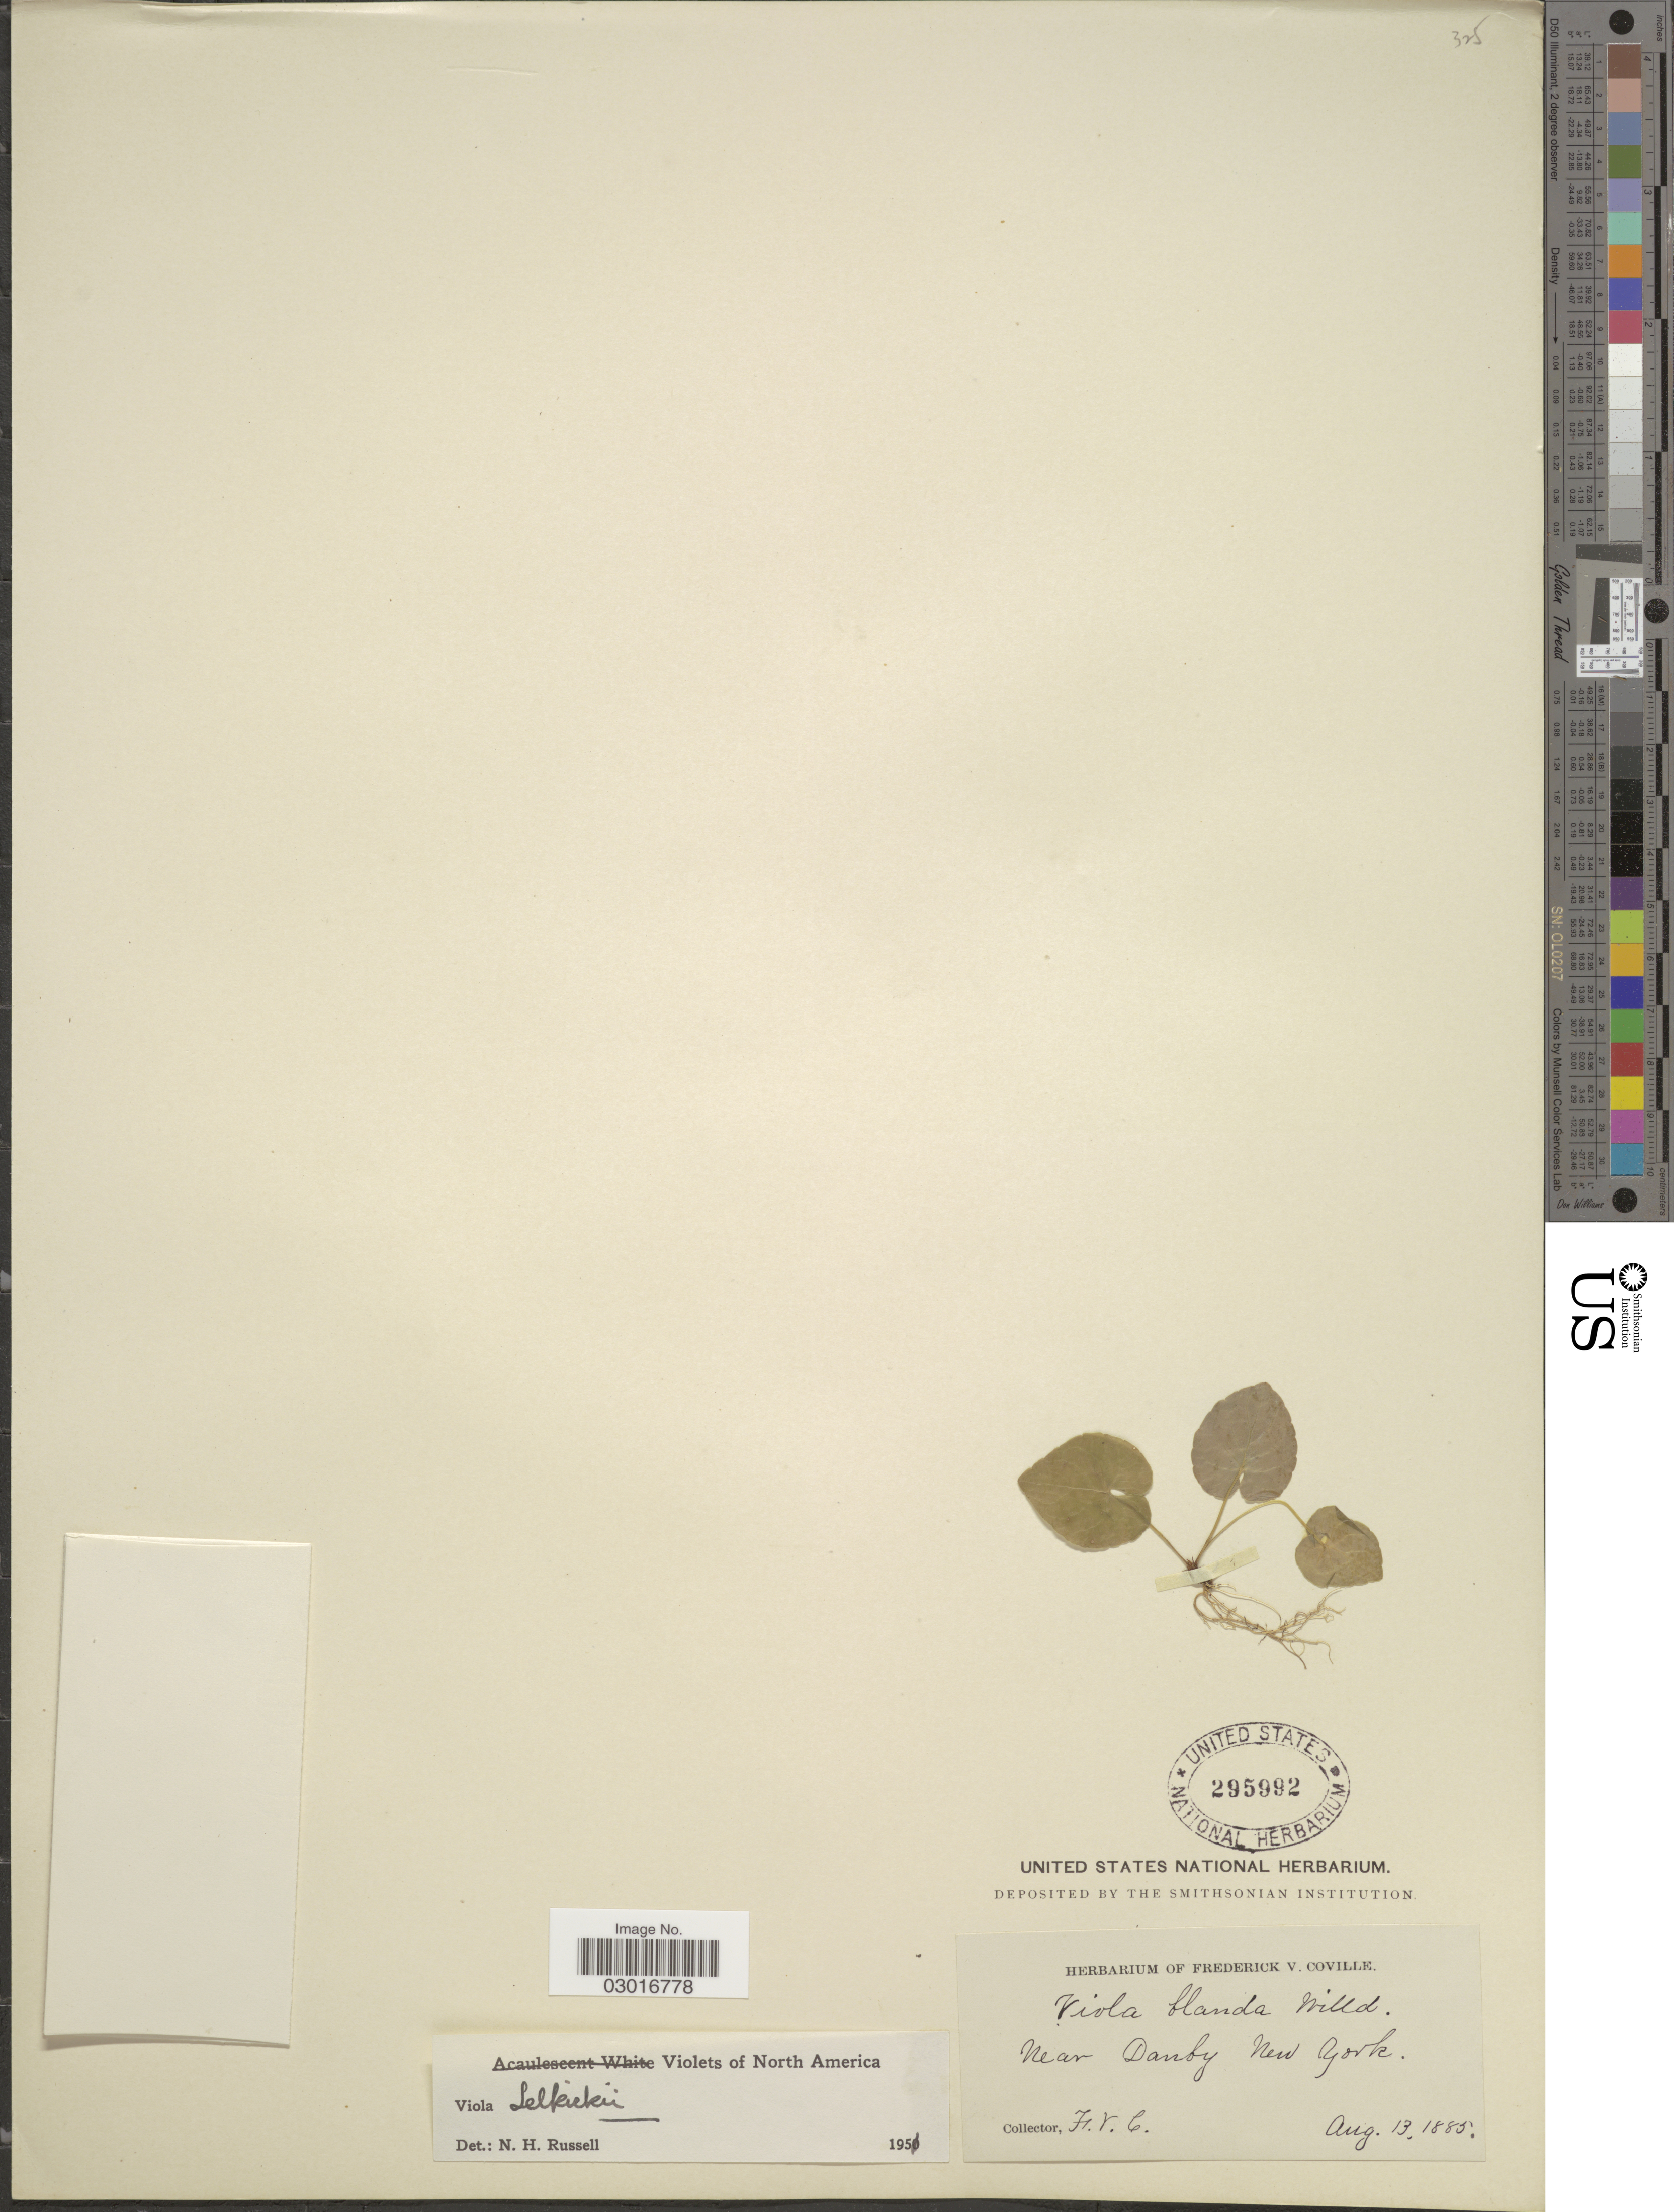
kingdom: Plantae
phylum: Tracheophyta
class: Magnoliopsida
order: Malpighiales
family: Violaceae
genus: Viola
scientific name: Viola selkirkii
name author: Pursh ex Goldie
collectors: F. V. Coville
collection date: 1885-08-13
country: United States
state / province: New York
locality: Near Danby.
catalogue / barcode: US 295992